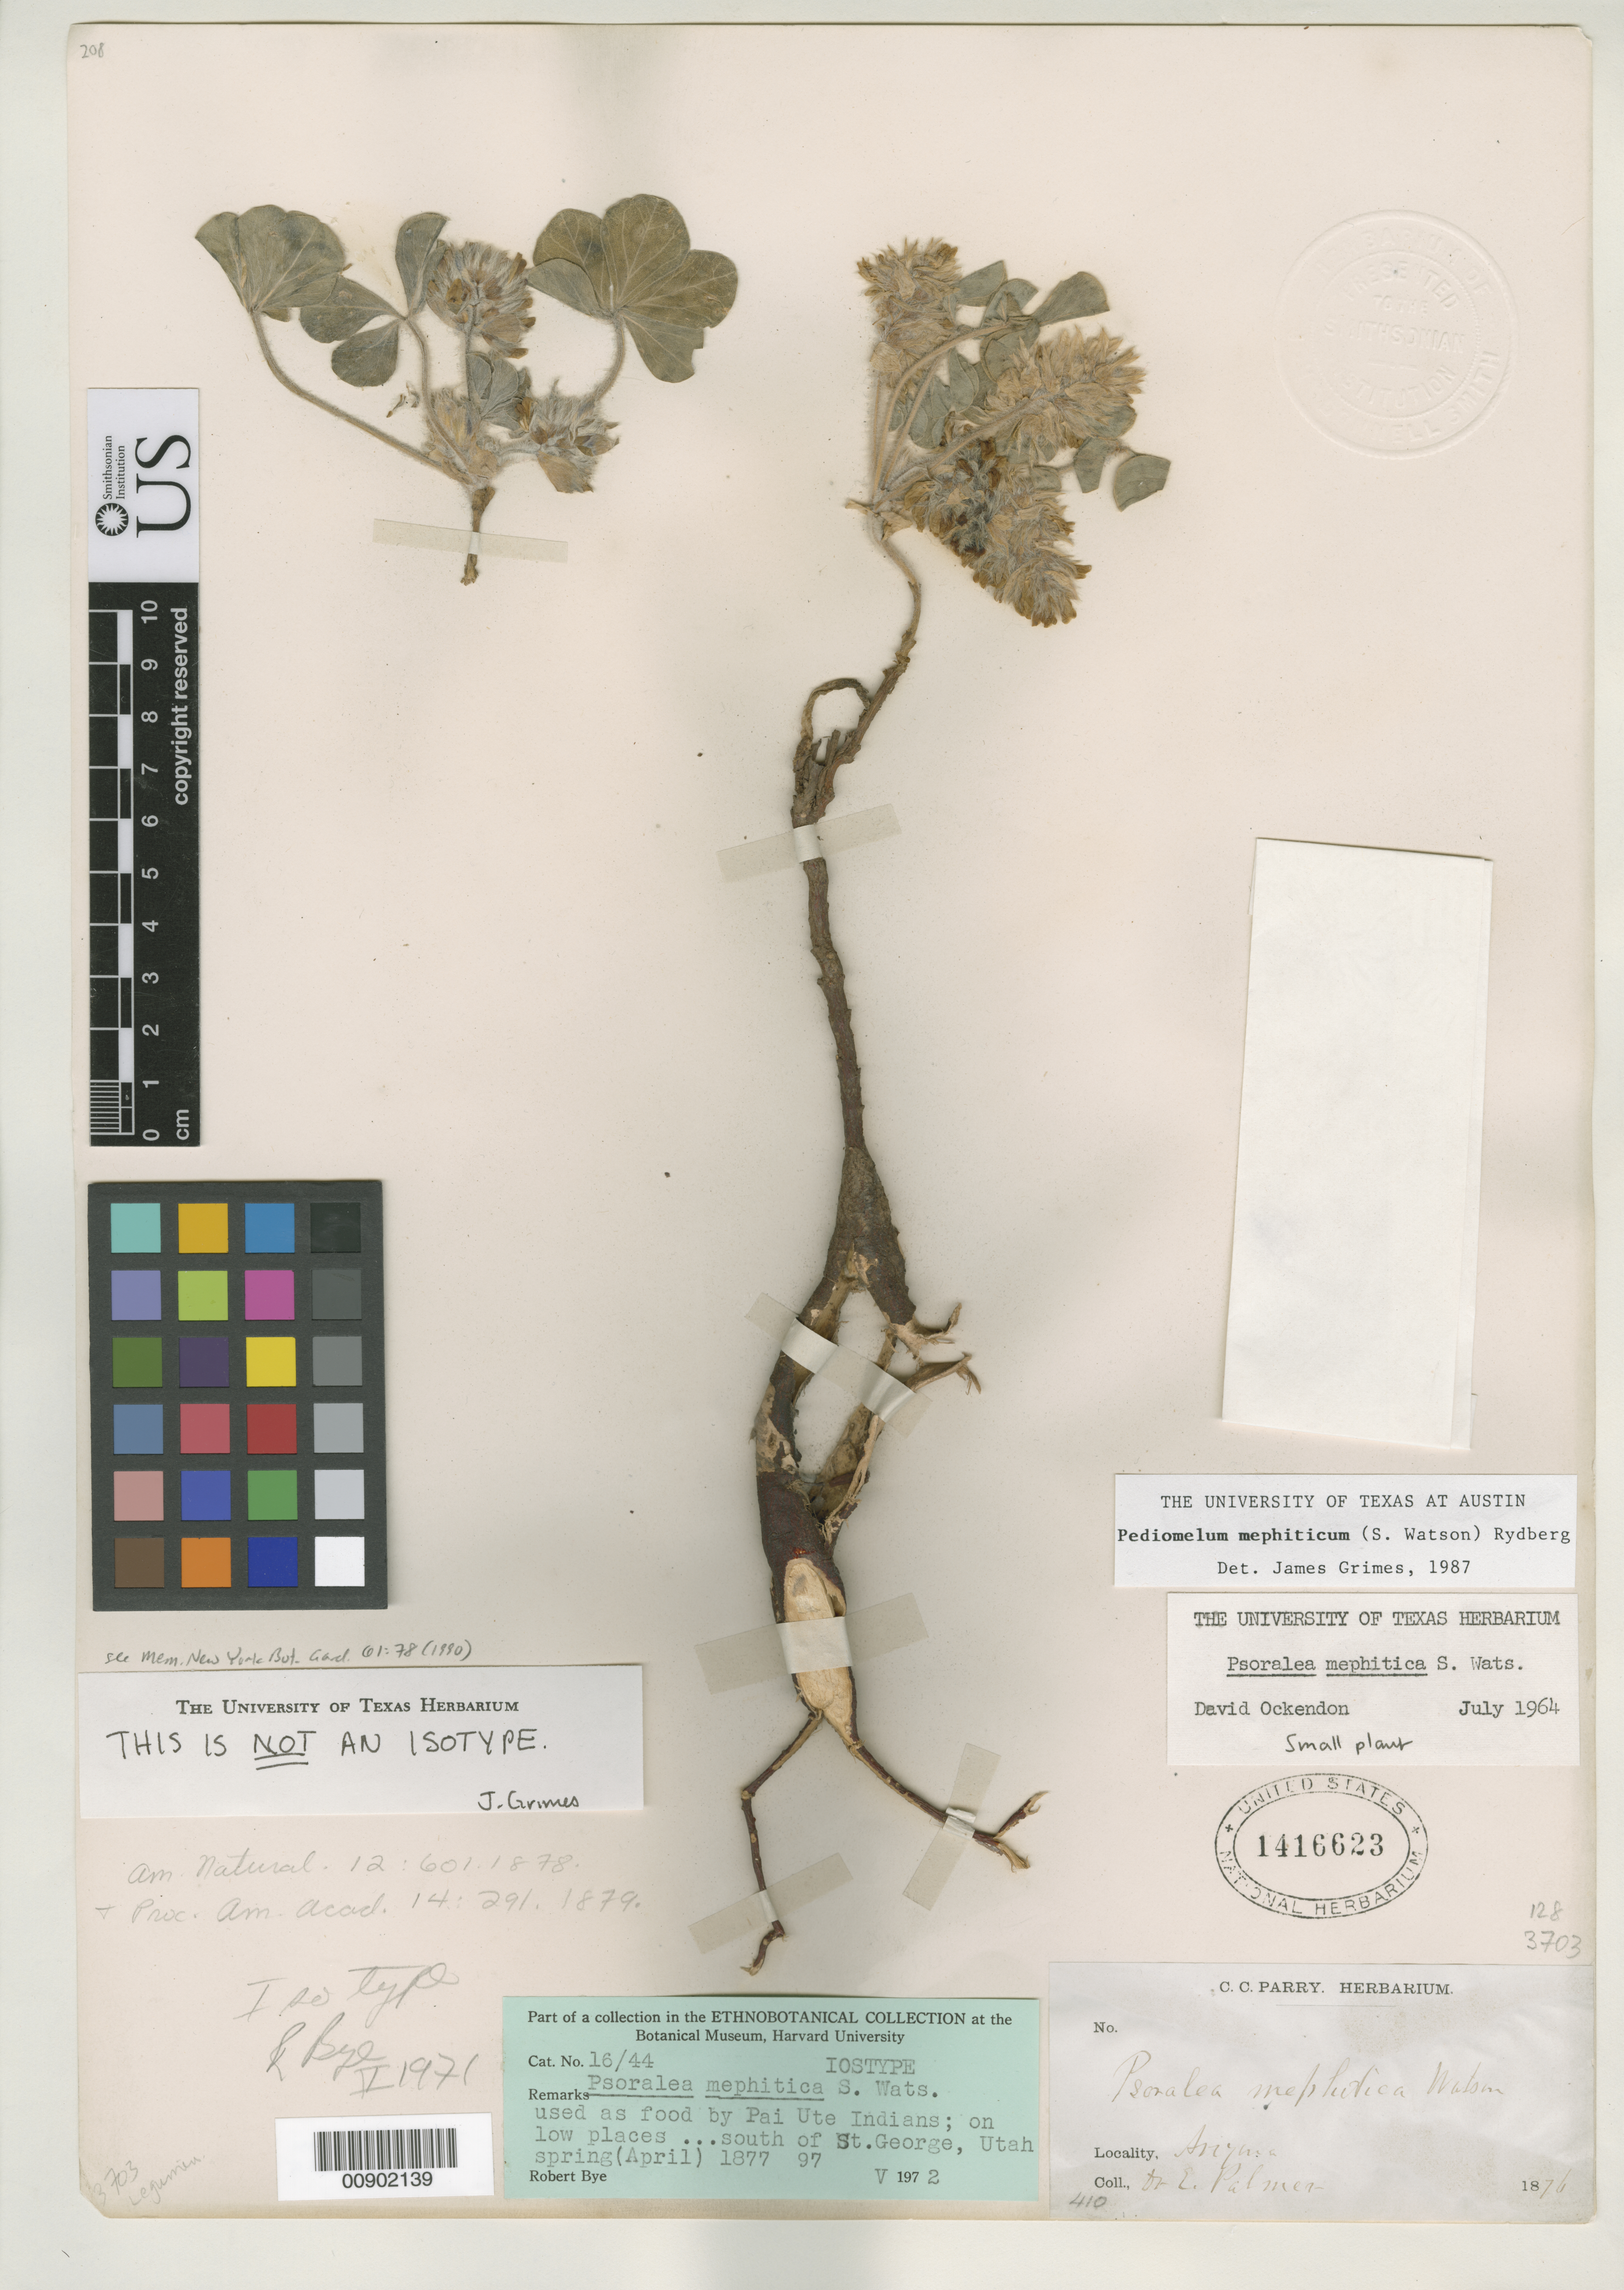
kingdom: Plantae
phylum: Tracheophyta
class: Magnoliopsida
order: Fabales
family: Fabaceae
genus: Psoralea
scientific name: Psoralea mephitica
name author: S. Watson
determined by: Grimes, J. W.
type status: Possible Syntype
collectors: E. Palmer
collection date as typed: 1876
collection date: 1876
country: United States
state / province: Arizona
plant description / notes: Also published in J. Amer. Acad. Arts 14: 291 (1879). Earlier publication (1878, Amer. Naturalist 12: 601) accepted as valid in Tropicos & revisions by Ockendock & Grimes.; Annotated as isotype by R. Bye [Rupert Barneby?], (1972), "this is not an isotype" by J. Grimes (undated). Lectotype collection is Palmer 97 ("Utah", 1877), effectively lectotypified by Ockendock, Southwestern Nat. 10: 108 (1965).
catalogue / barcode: US 1416623